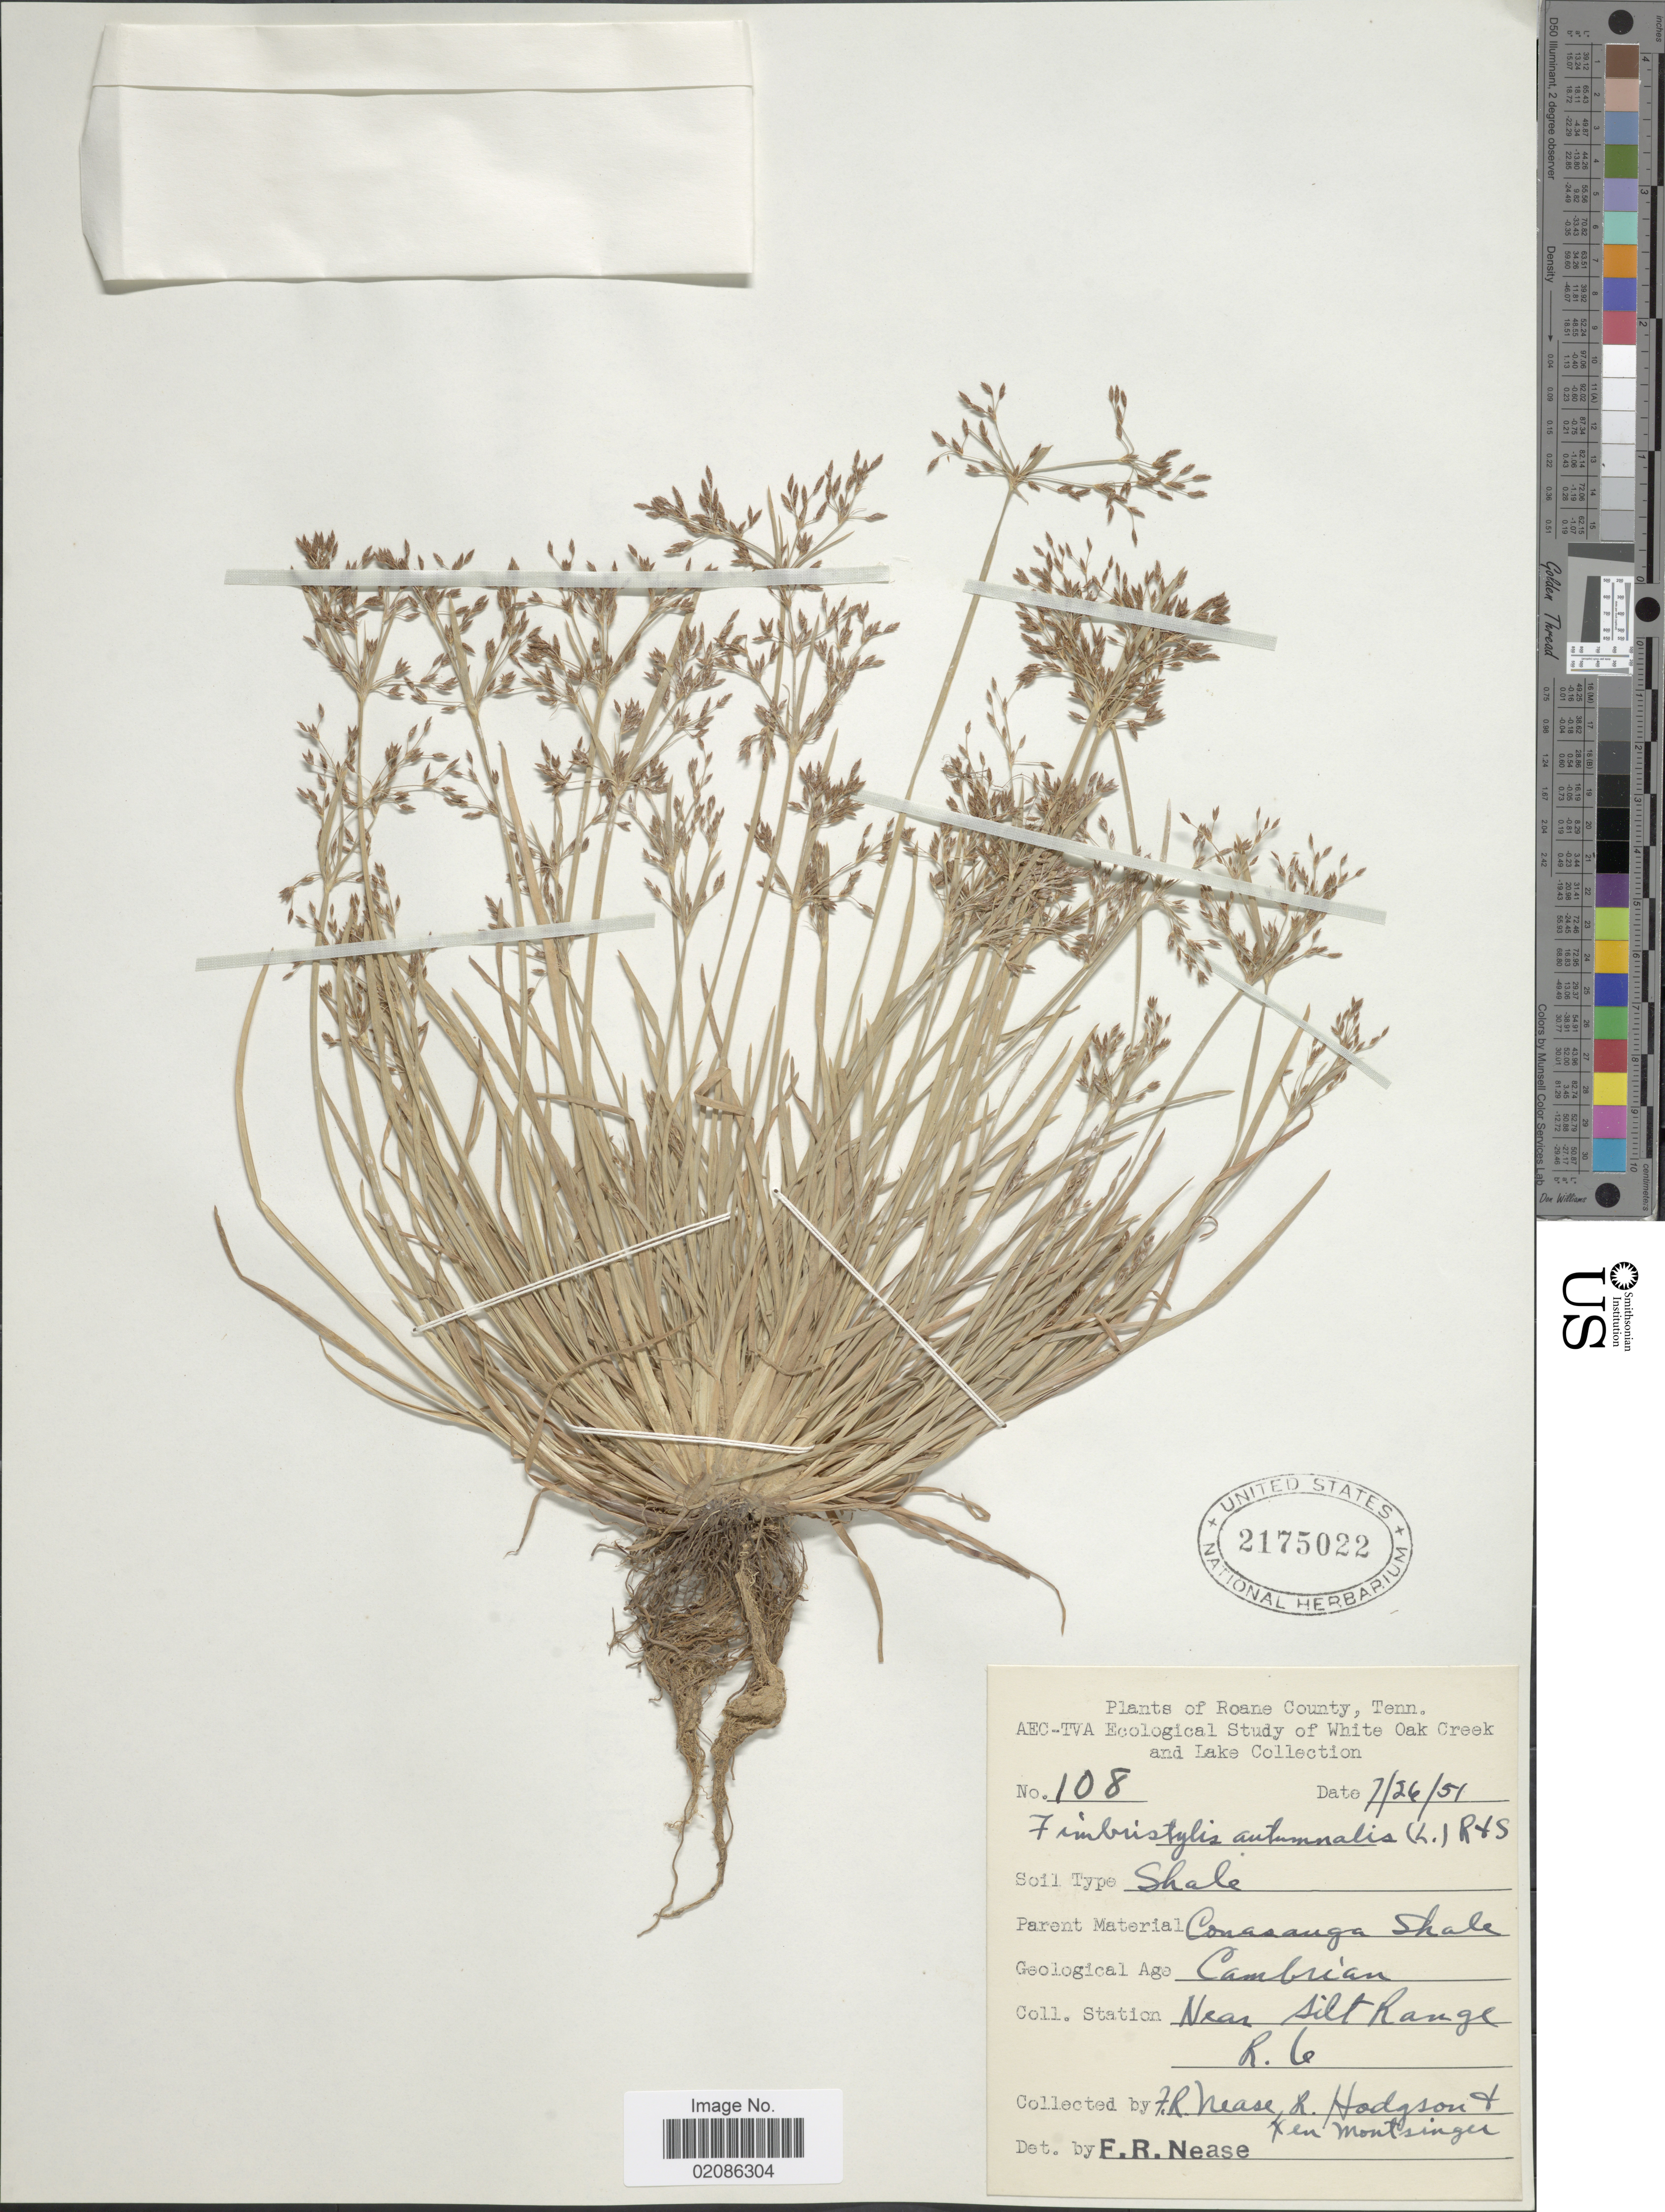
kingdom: Plantae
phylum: Tracheophyta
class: Liliopsida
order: Poales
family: Cyperaceae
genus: Fimbristylis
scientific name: Fimbristylis autumnalis (L.) Roem. & Schult.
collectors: F. Nease, -. Hodgson & Motsinger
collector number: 108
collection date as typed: Transcribed d/m/y: 26/7/51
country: United States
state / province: Tennessee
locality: Roane County, AEC-TVA Ecological Study of White Oak Creek and Lake Collection, Cambrian, Near Silt Range R6.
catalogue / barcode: US 2175022